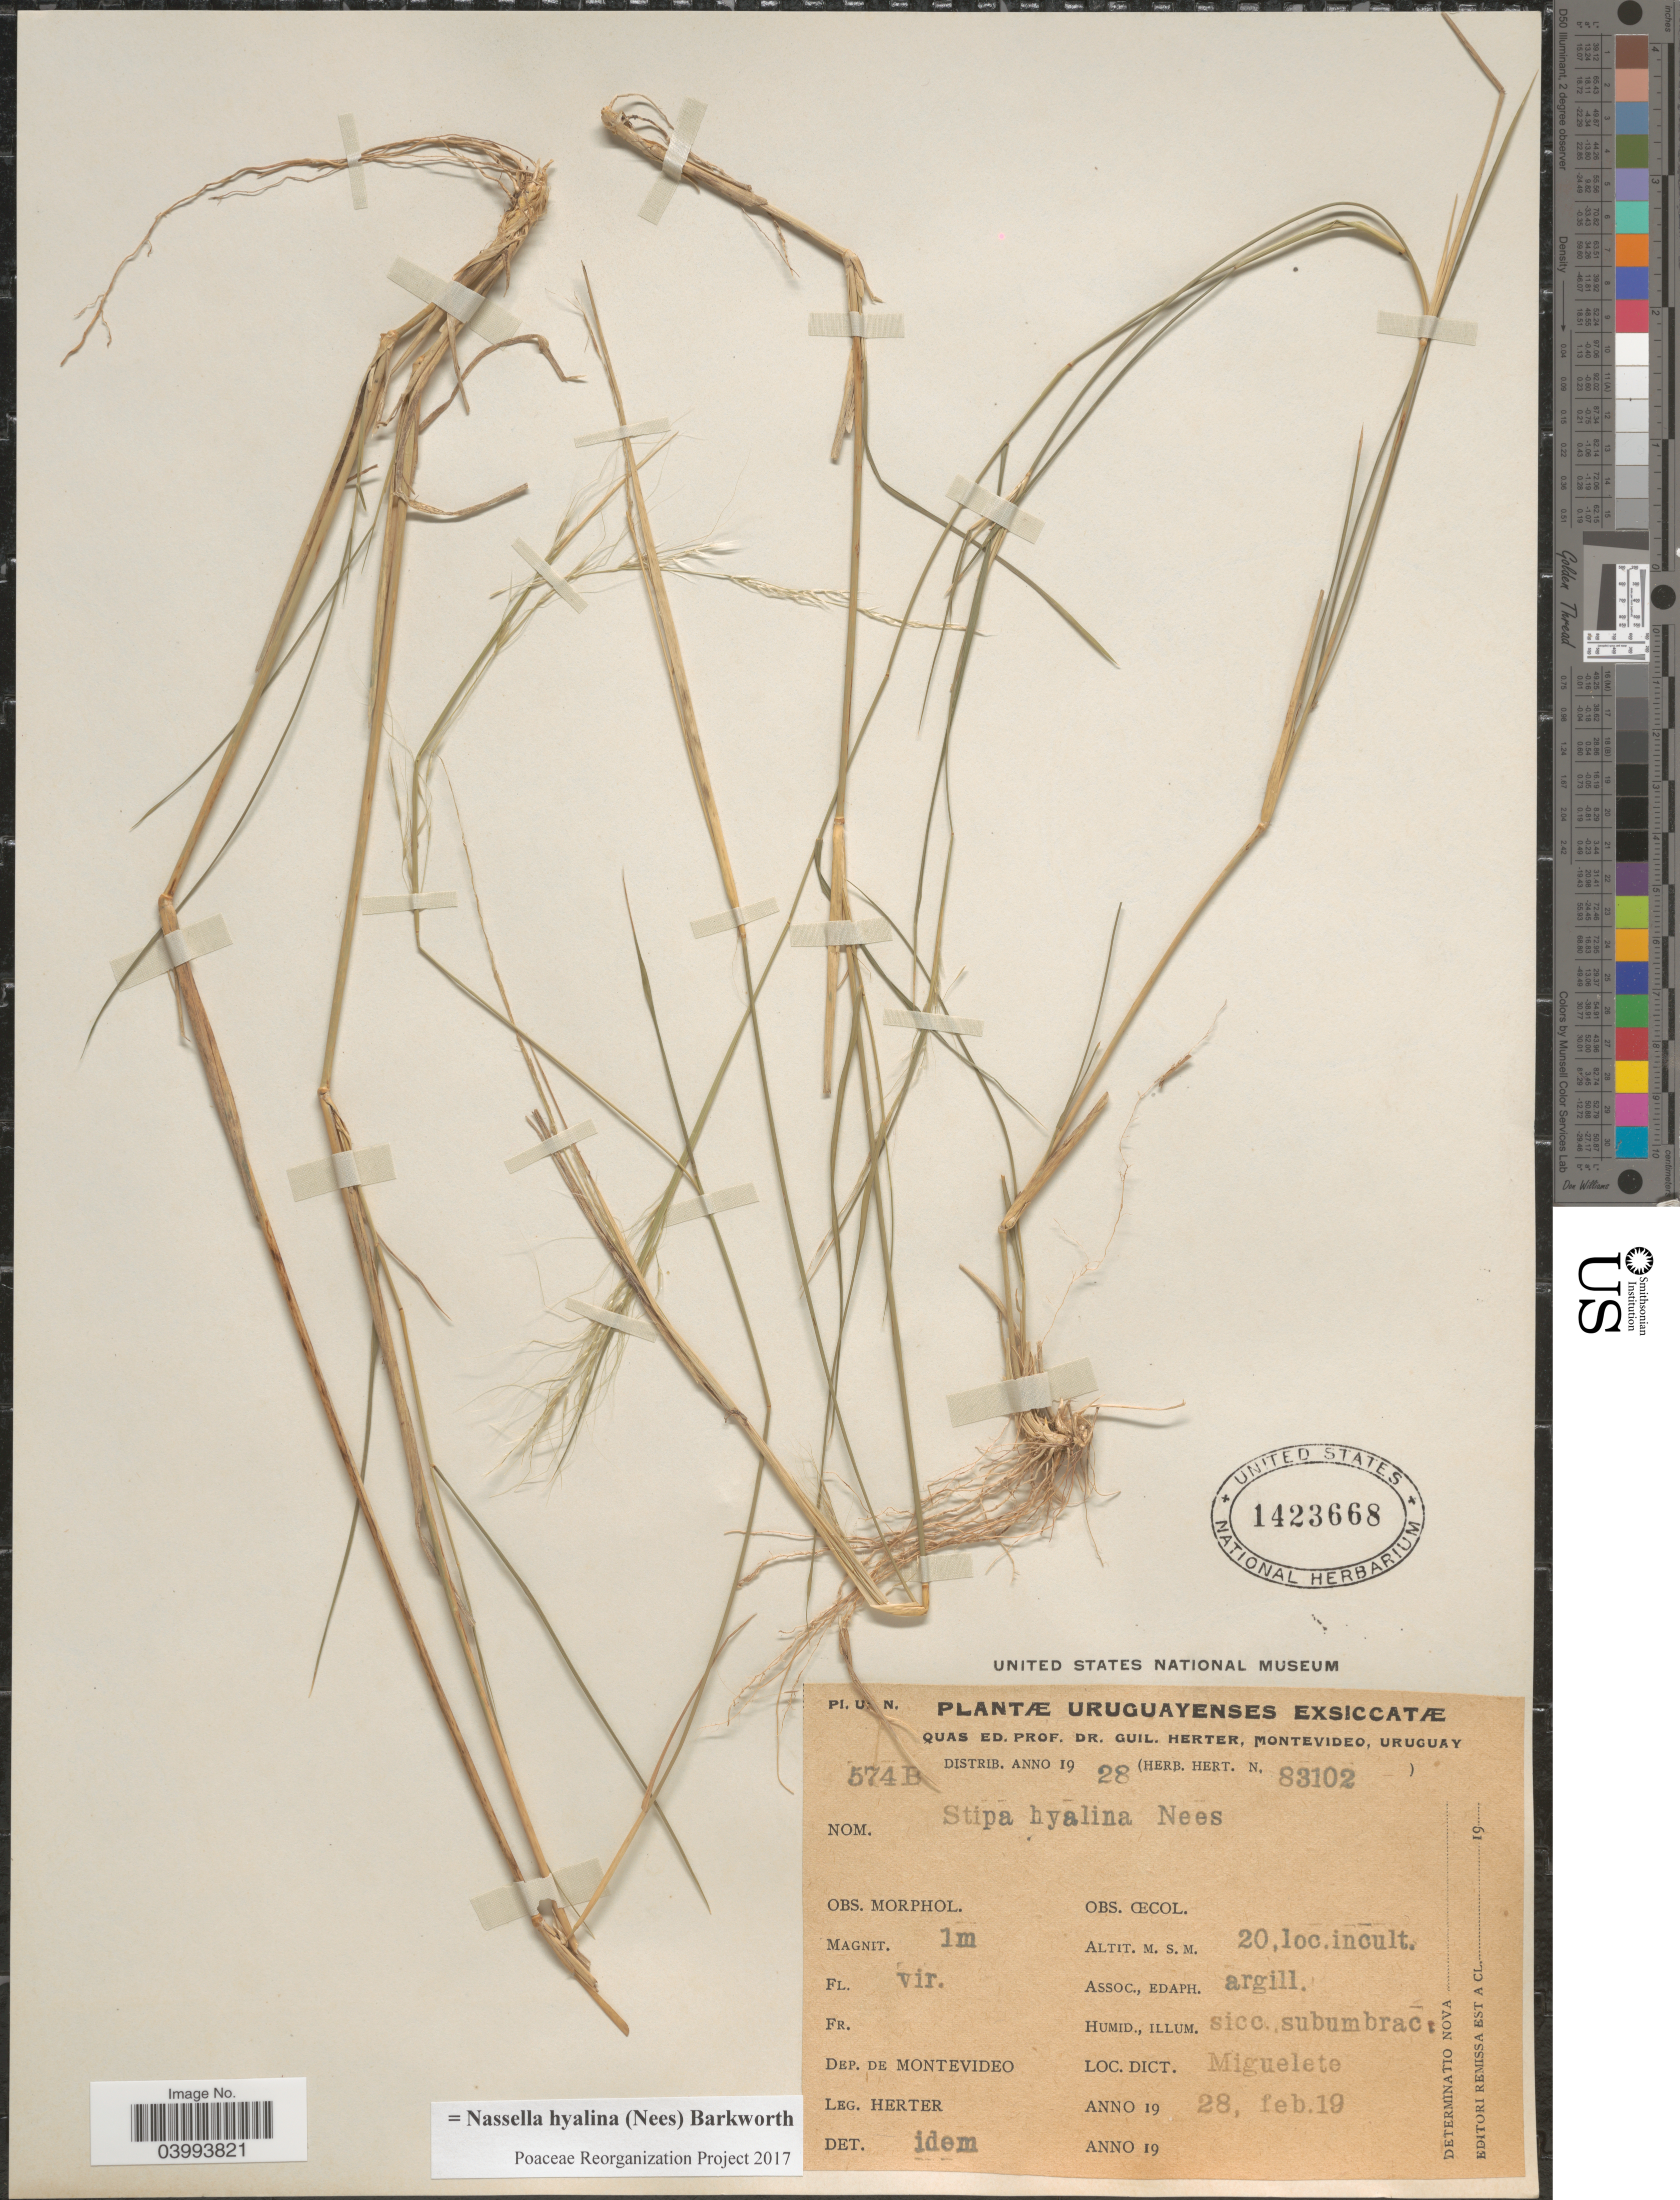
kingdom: Plantae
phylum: Tracheophyta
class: Liliopsida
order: Poales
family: Poaceae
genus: Nassella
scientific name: Nassella hyalina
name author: (Nees) Barkworth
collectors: G. Herter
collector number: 83102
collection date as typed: Transcribed d/m/y: 28/2/19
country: Uruguay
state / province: Montevideo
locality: Dep. Montevideo. Dict. Miguelete.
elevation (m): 20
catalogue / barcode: US 1423668